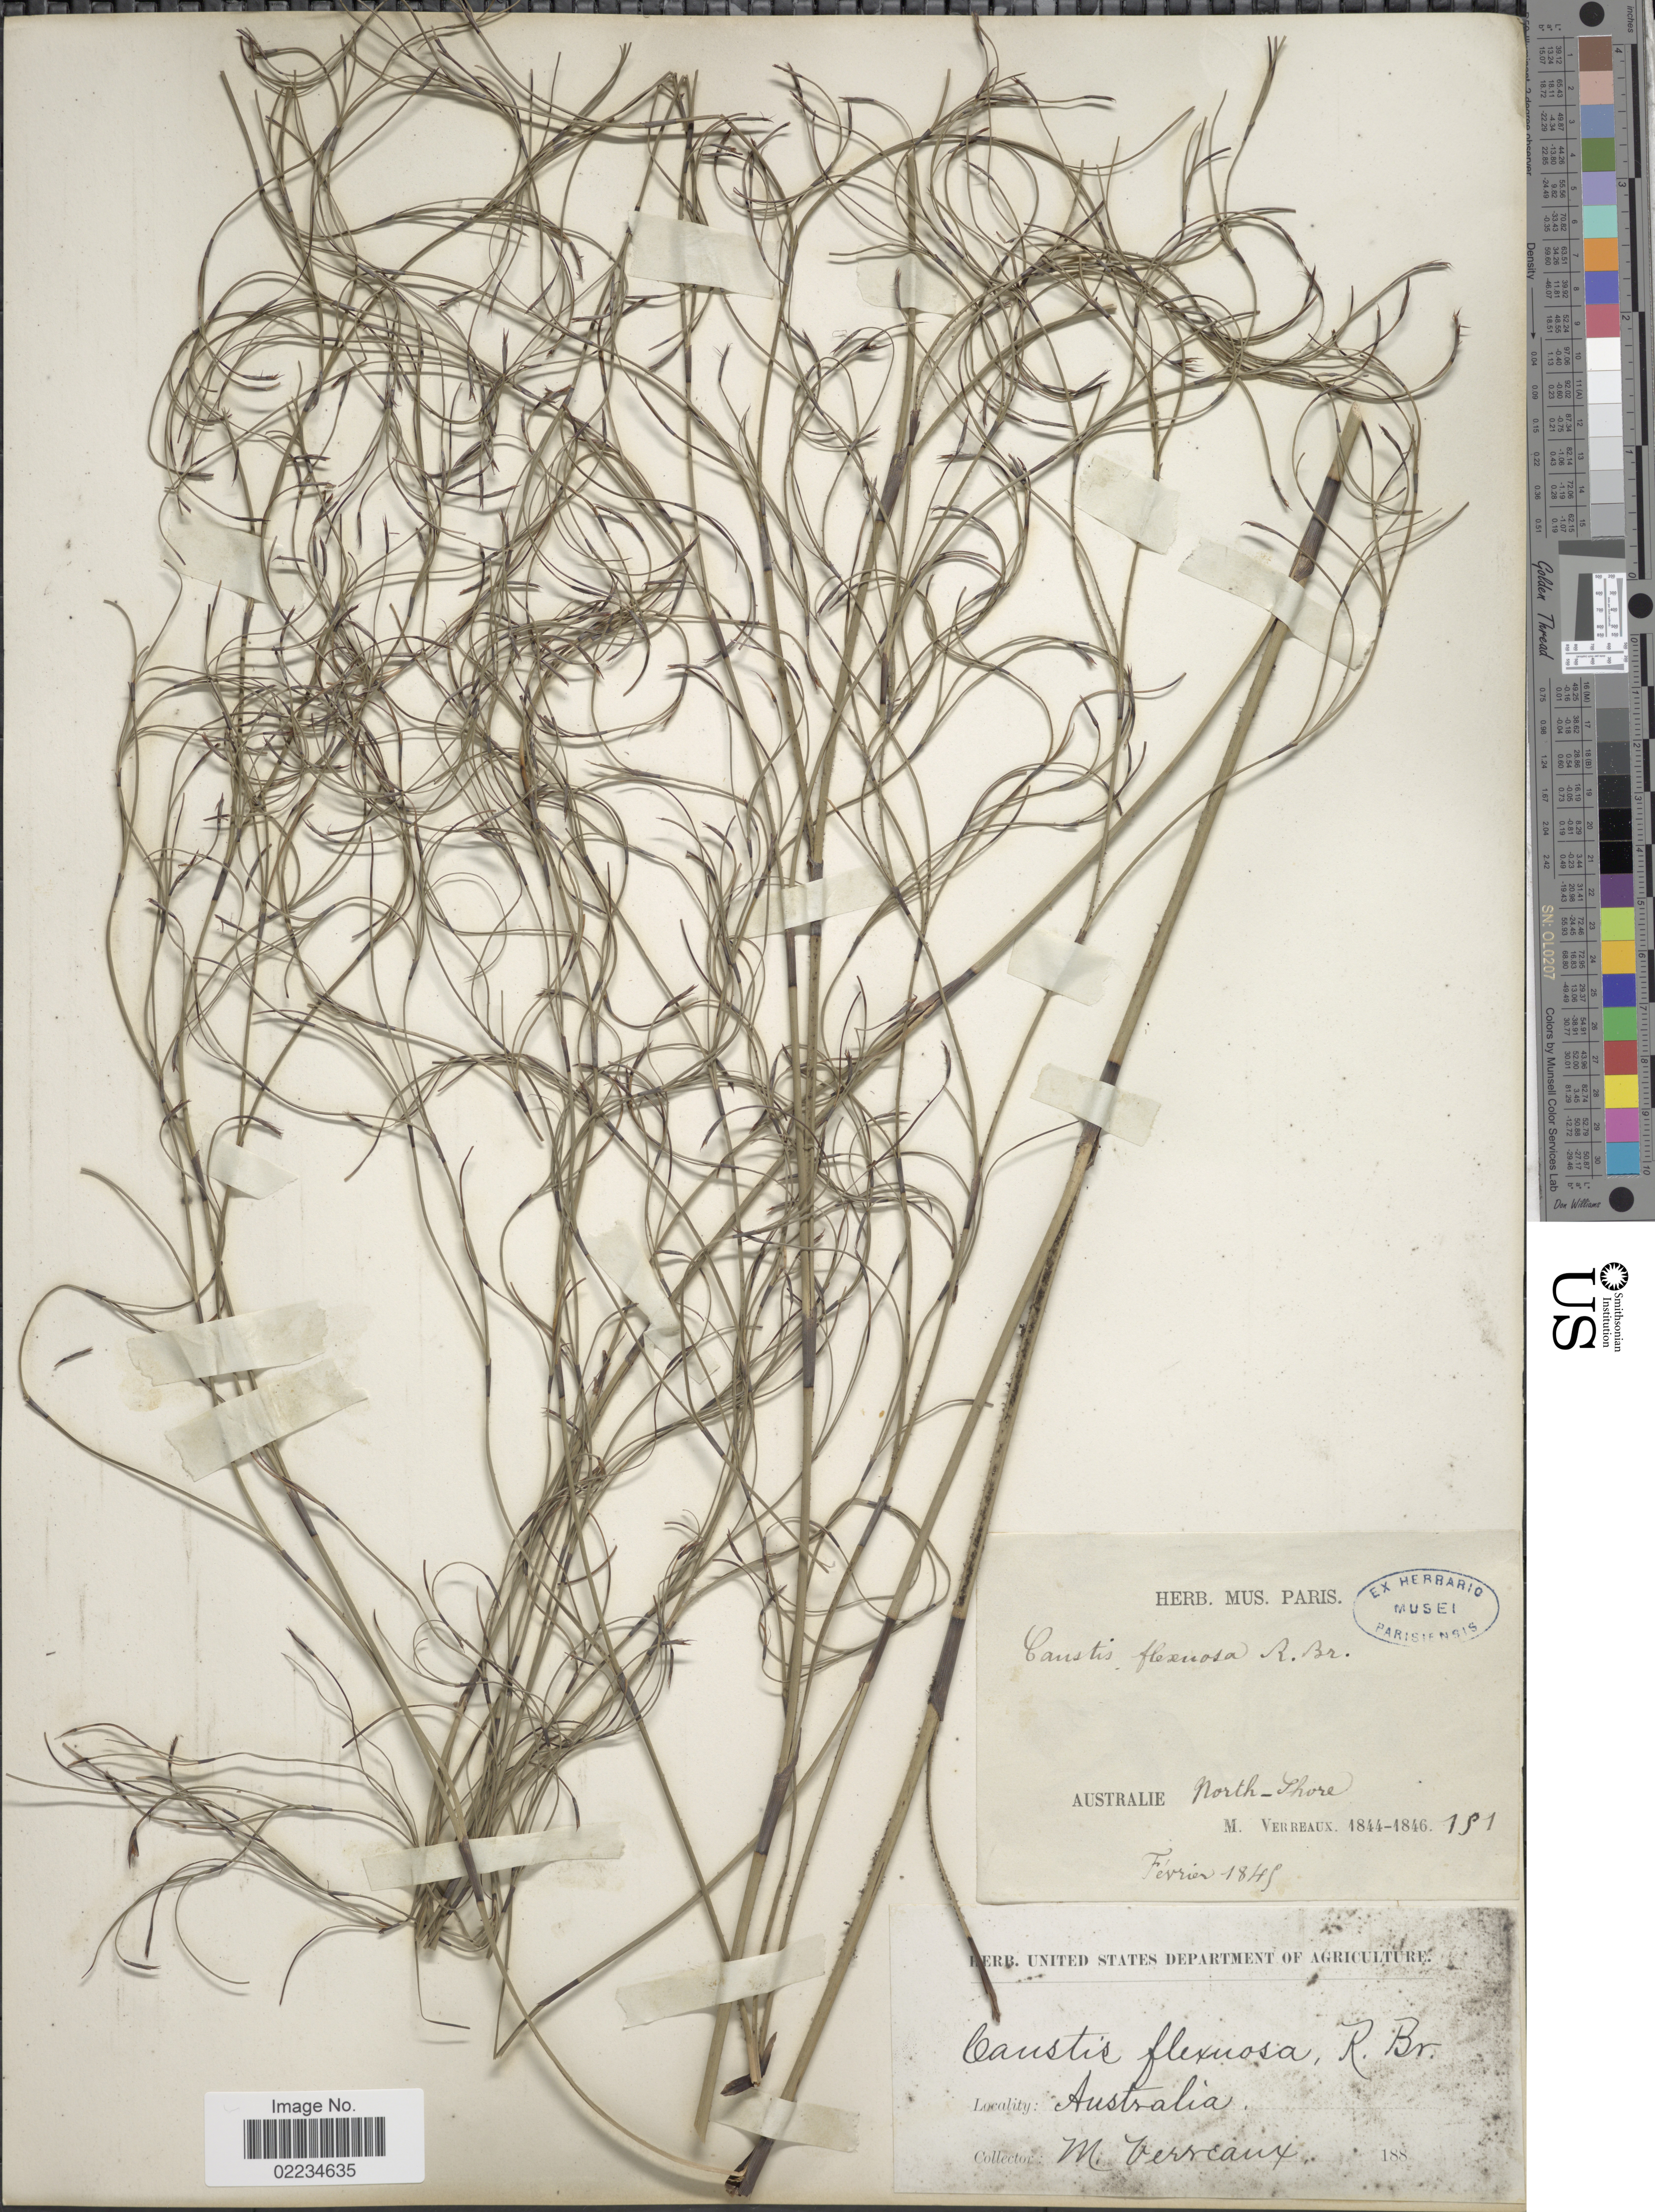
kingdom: Plantae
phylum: Tracheophyta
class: Liliopsida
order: Poales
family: Cyperaceae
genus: Caustis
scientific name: Caustis flexuosa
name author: R. Br.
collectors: J. Verreaux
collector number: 151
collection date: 1845-02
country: Australia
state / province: New South Wales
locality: North - Shore